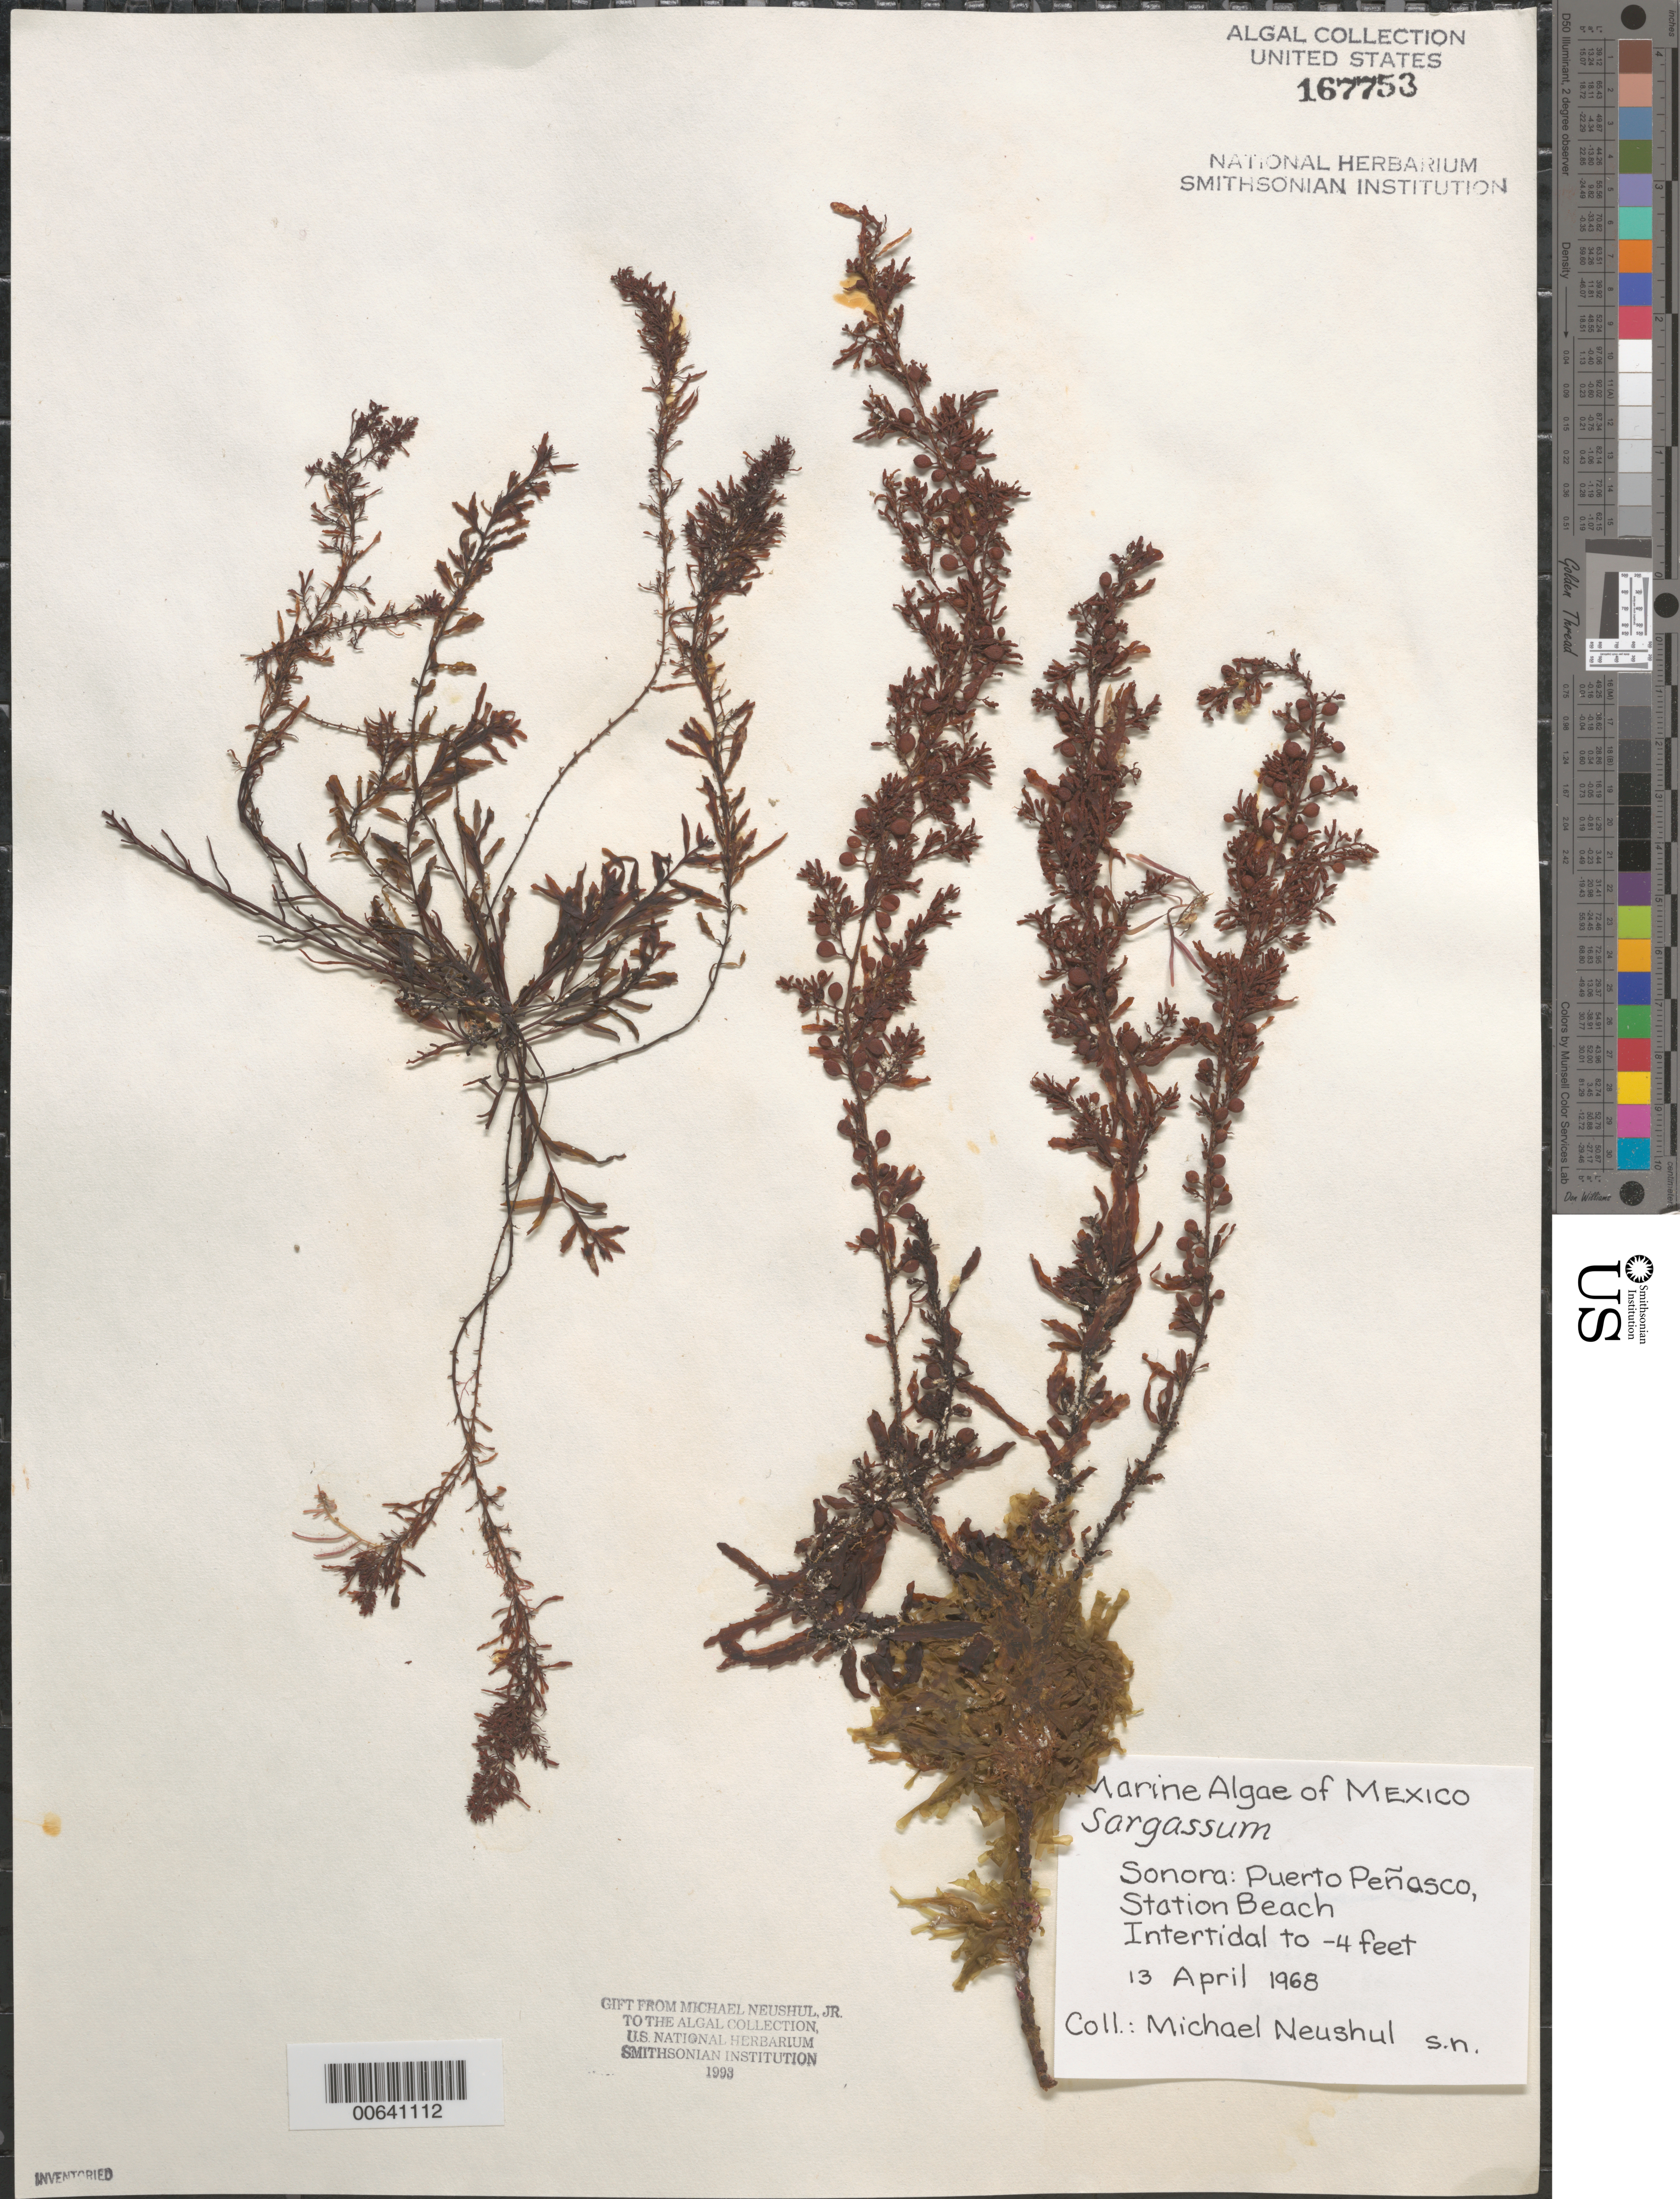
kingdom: Chromista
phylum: Ochrophyta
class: Phaeophyceae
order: Fucales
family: Sargassaceae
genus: Sargassum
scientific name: Sargassum sp.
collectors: M. Neushul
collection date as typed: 13 Apr 1968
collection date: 1968-04-13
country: Mexico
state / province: Sonora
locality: Puerto Penasco, Playa Estacion (Station Beach)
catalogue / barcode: US 167753